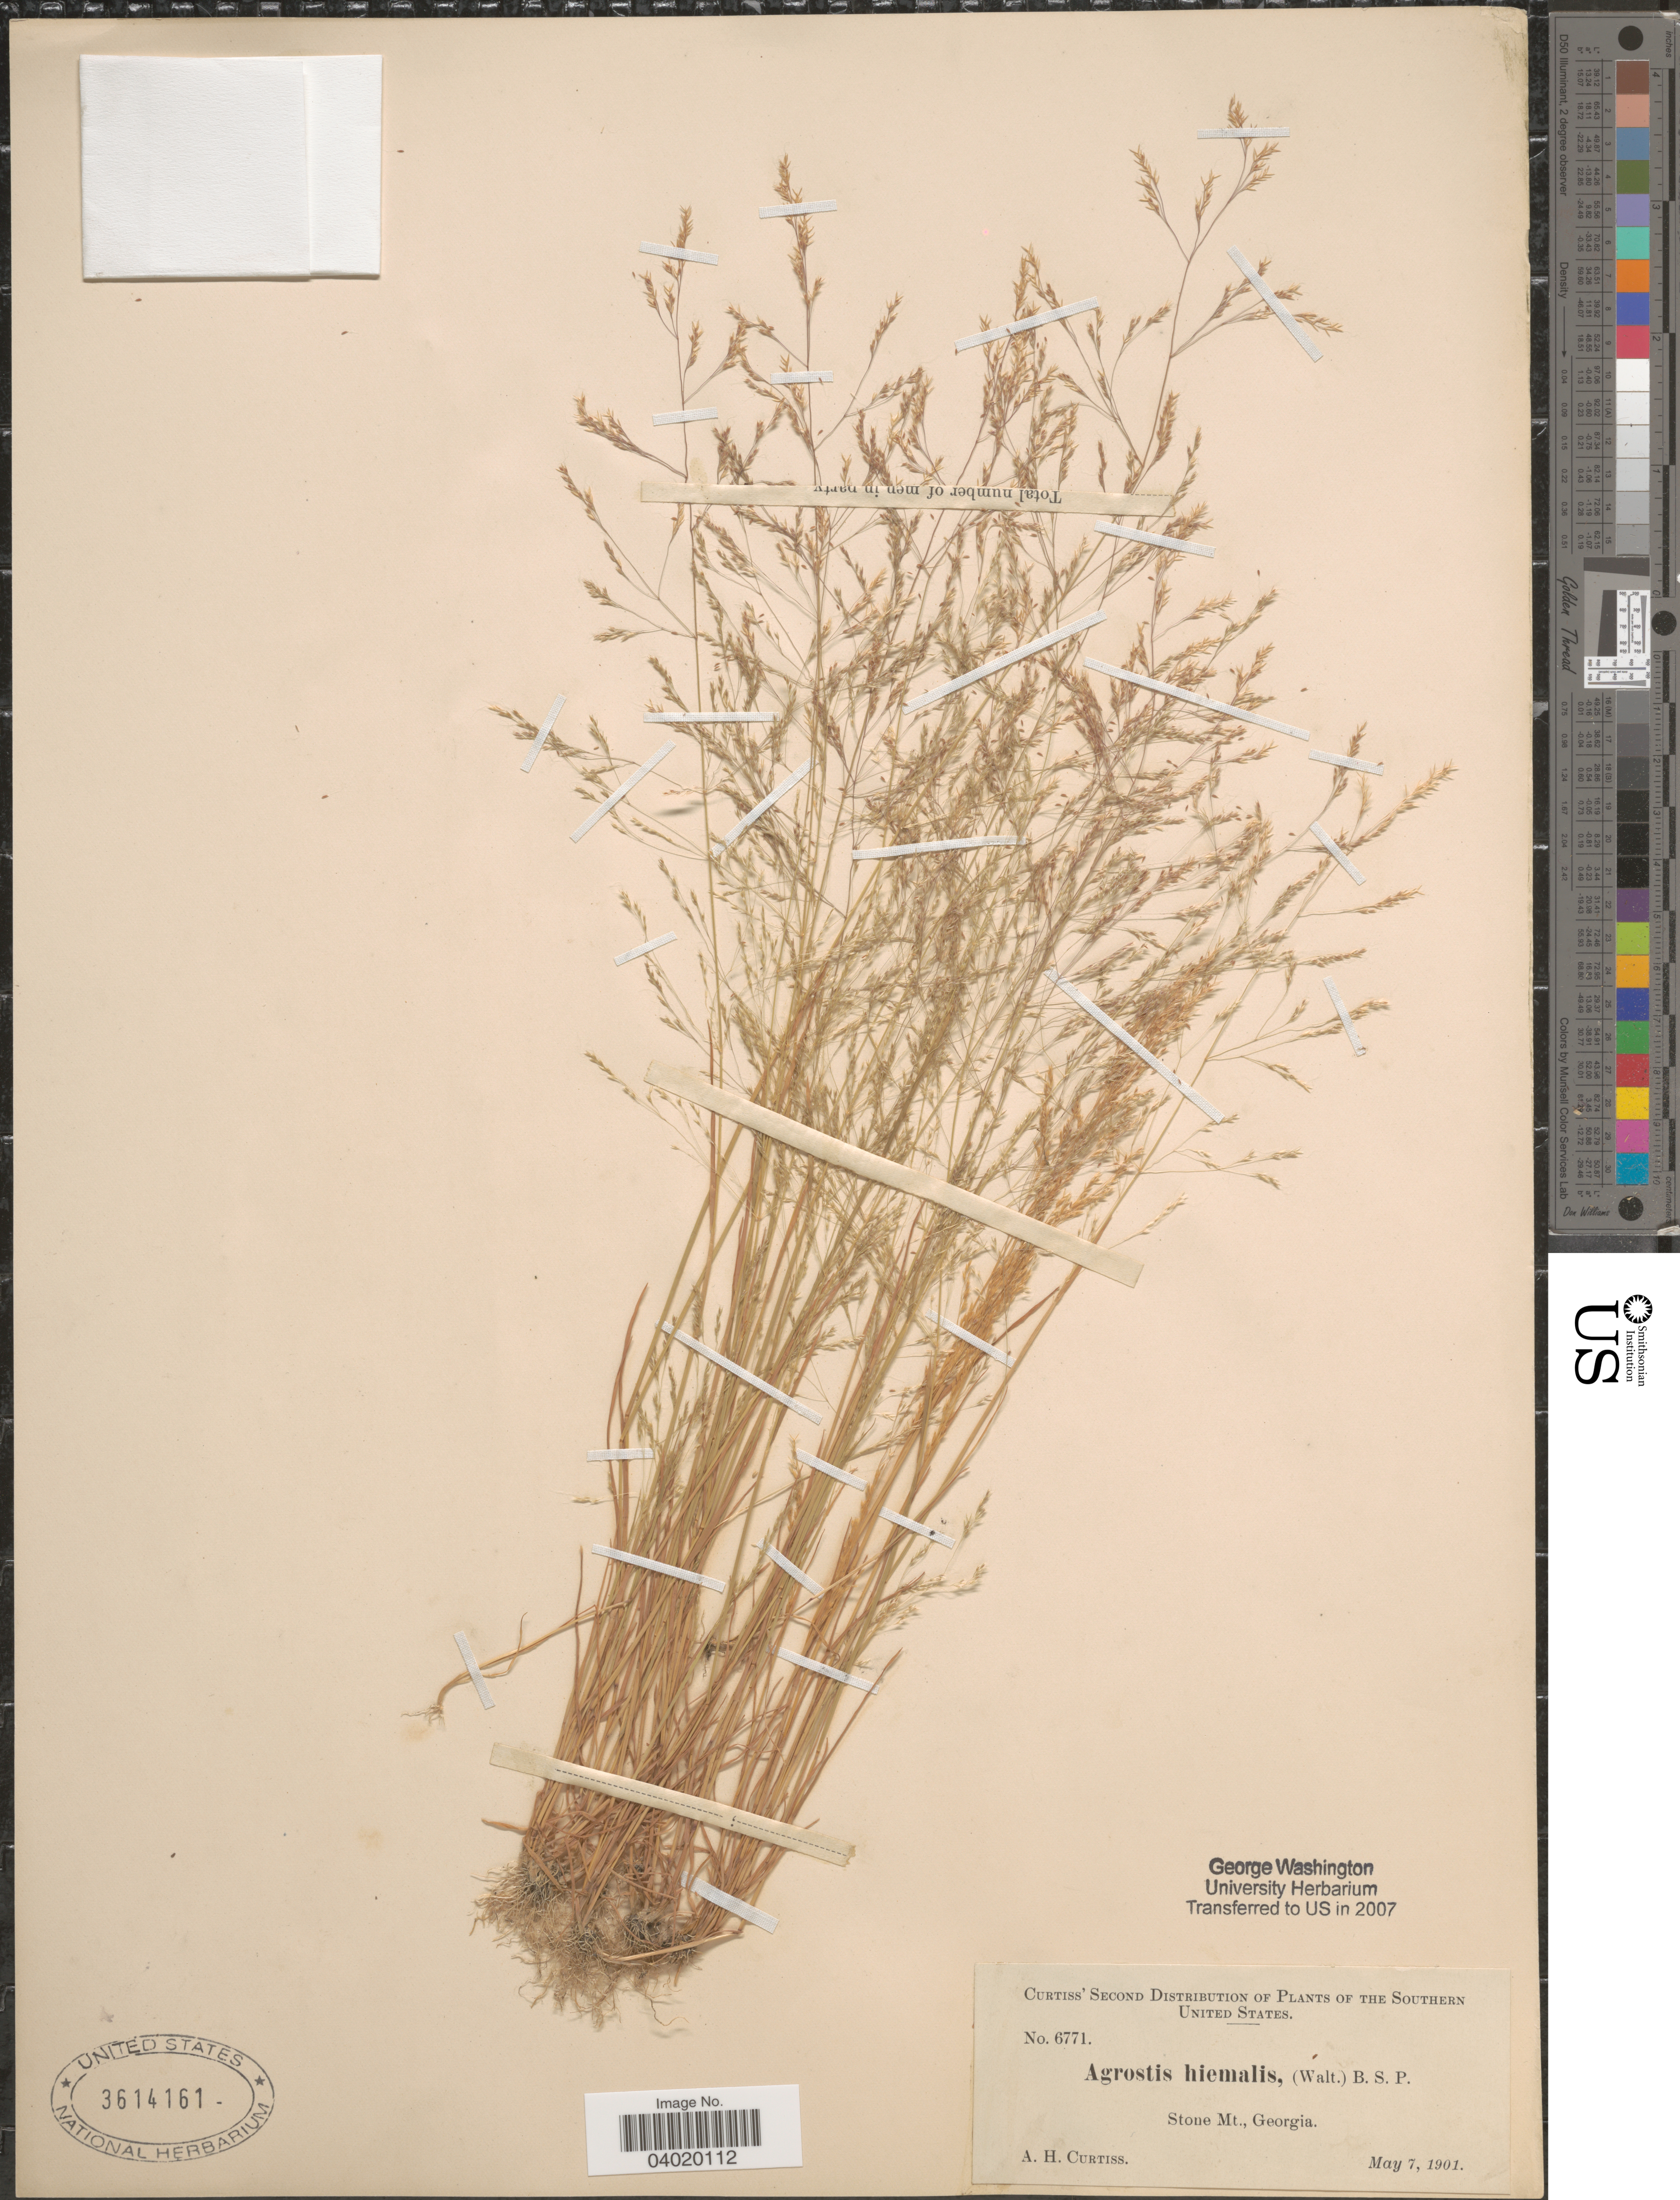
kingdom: Plantae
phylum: Tracheophyta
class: Liliopsida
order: Poales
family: Poaceae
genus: Agrostis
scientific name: Agrostis hyemalis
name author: (Walter) Britton et al.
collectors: A. H. Curtiss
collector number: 6771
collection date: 1901-05-07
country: United States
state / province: Georgia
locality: Southern United States. Stone Mt.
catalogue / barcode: US 3614161